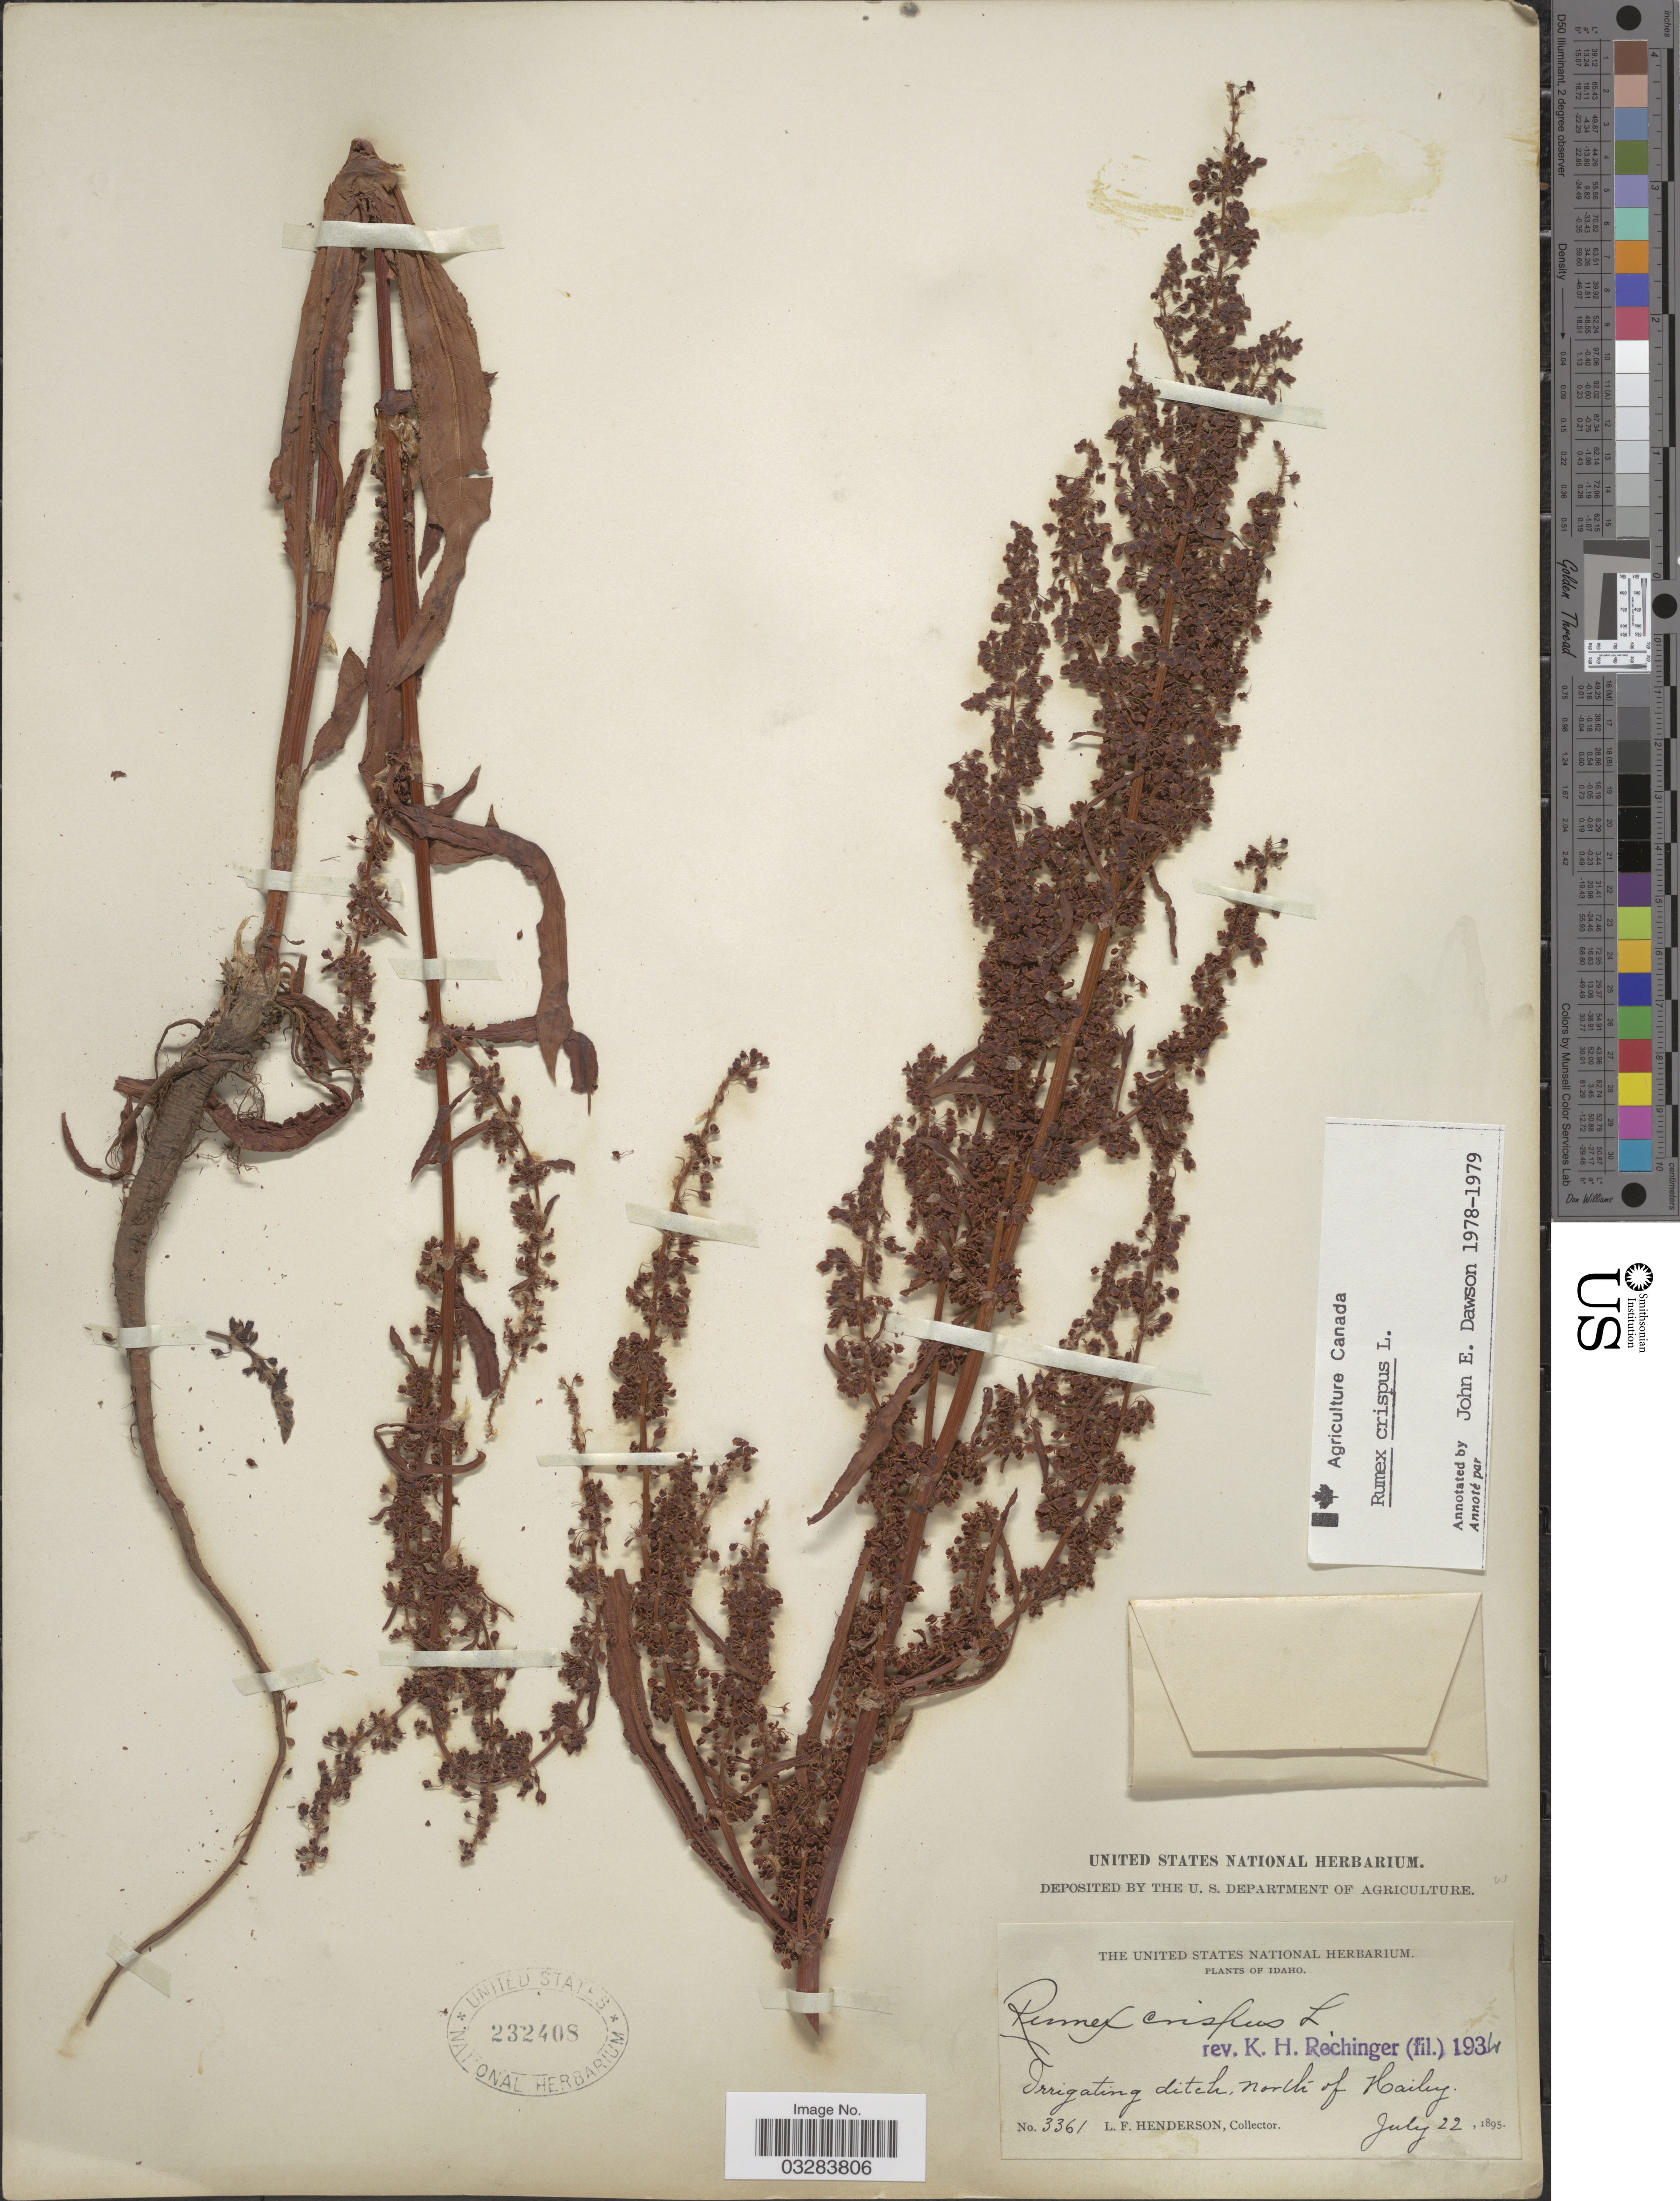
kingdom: Plantae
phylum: Tracheophyta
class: Magnoliopsida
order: Caryophyllales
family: Polygonaceae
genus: Rumex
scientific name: Rumex crispus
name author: L.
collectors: L. Henderson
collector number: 3361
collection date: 1895-07-22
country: United States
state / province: Idaho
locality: Irrigating ditch, north of Hailey.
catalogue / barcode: US 232408